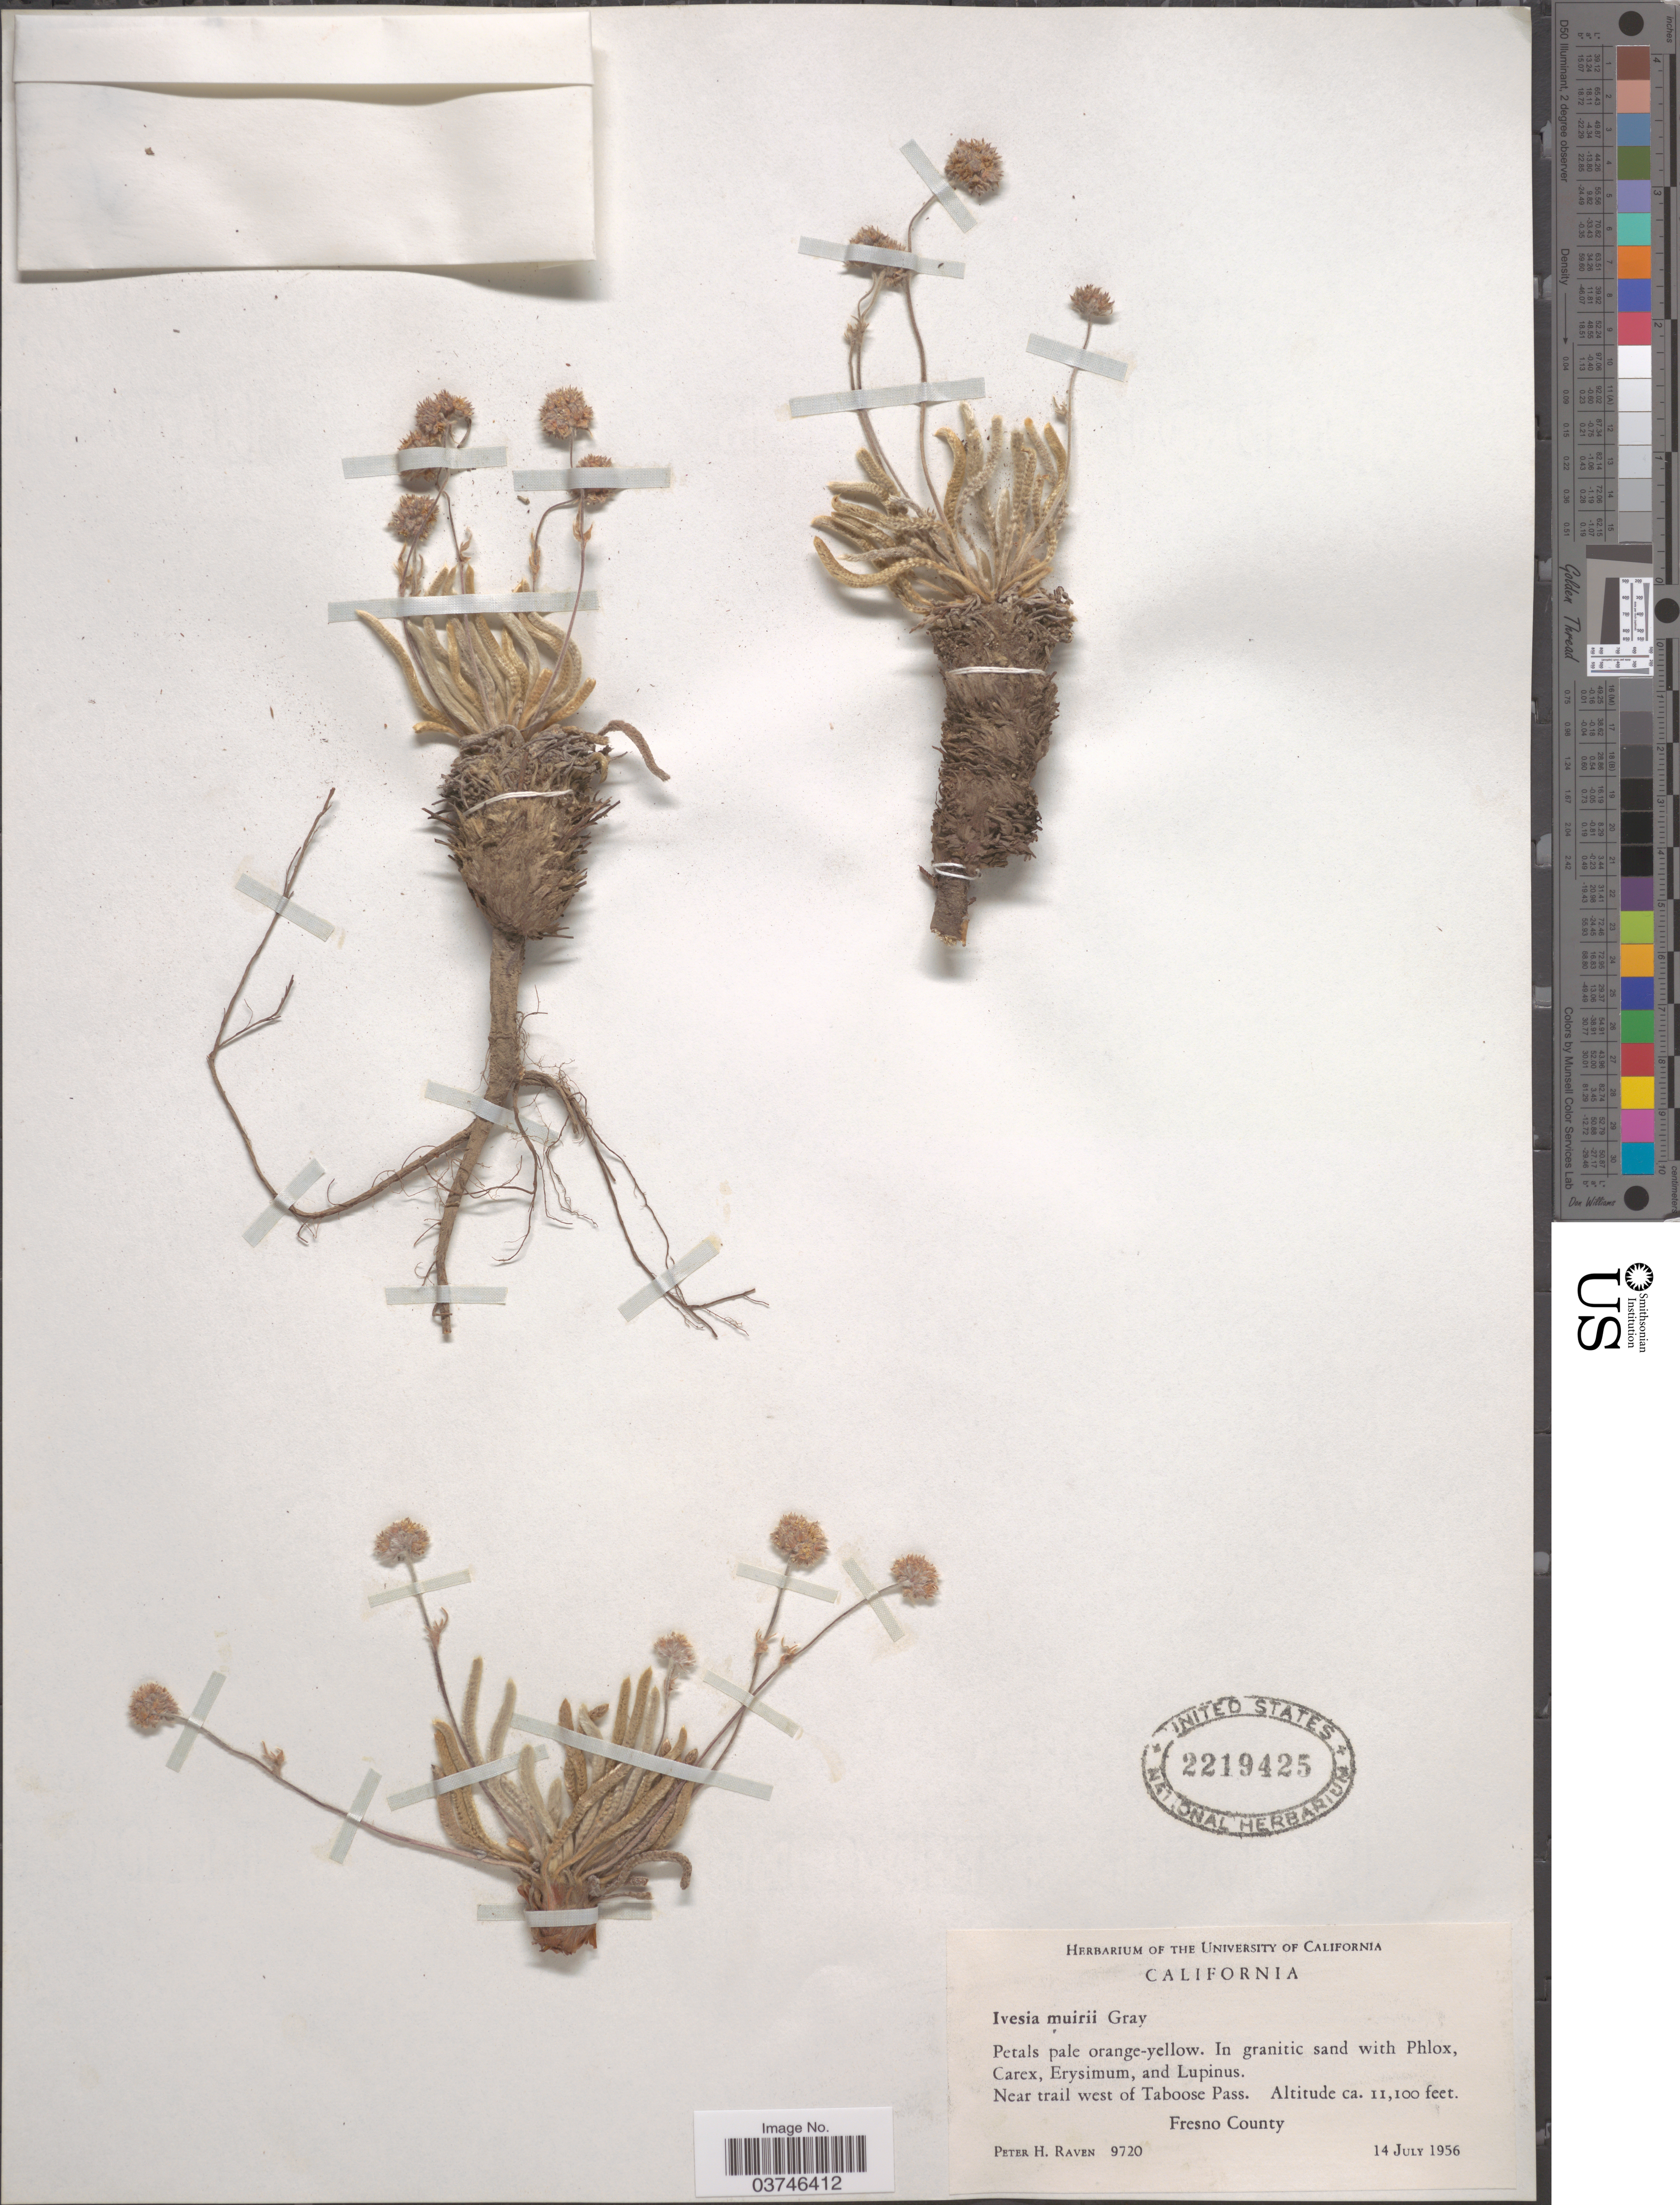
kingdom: Plantae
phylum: Tracheophyta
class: Magnoliopsida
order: Rosales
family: Rosaceae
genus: Potentilla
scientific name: Potentilla muirii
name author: (A. Gray) Greene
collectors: P. Raven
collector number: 9720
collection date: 1956-07-14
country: United States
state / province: California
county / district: Fresno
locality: Near trail west of Taboose Pass. Fresno County.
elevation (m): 3383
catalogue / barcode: US 2219425